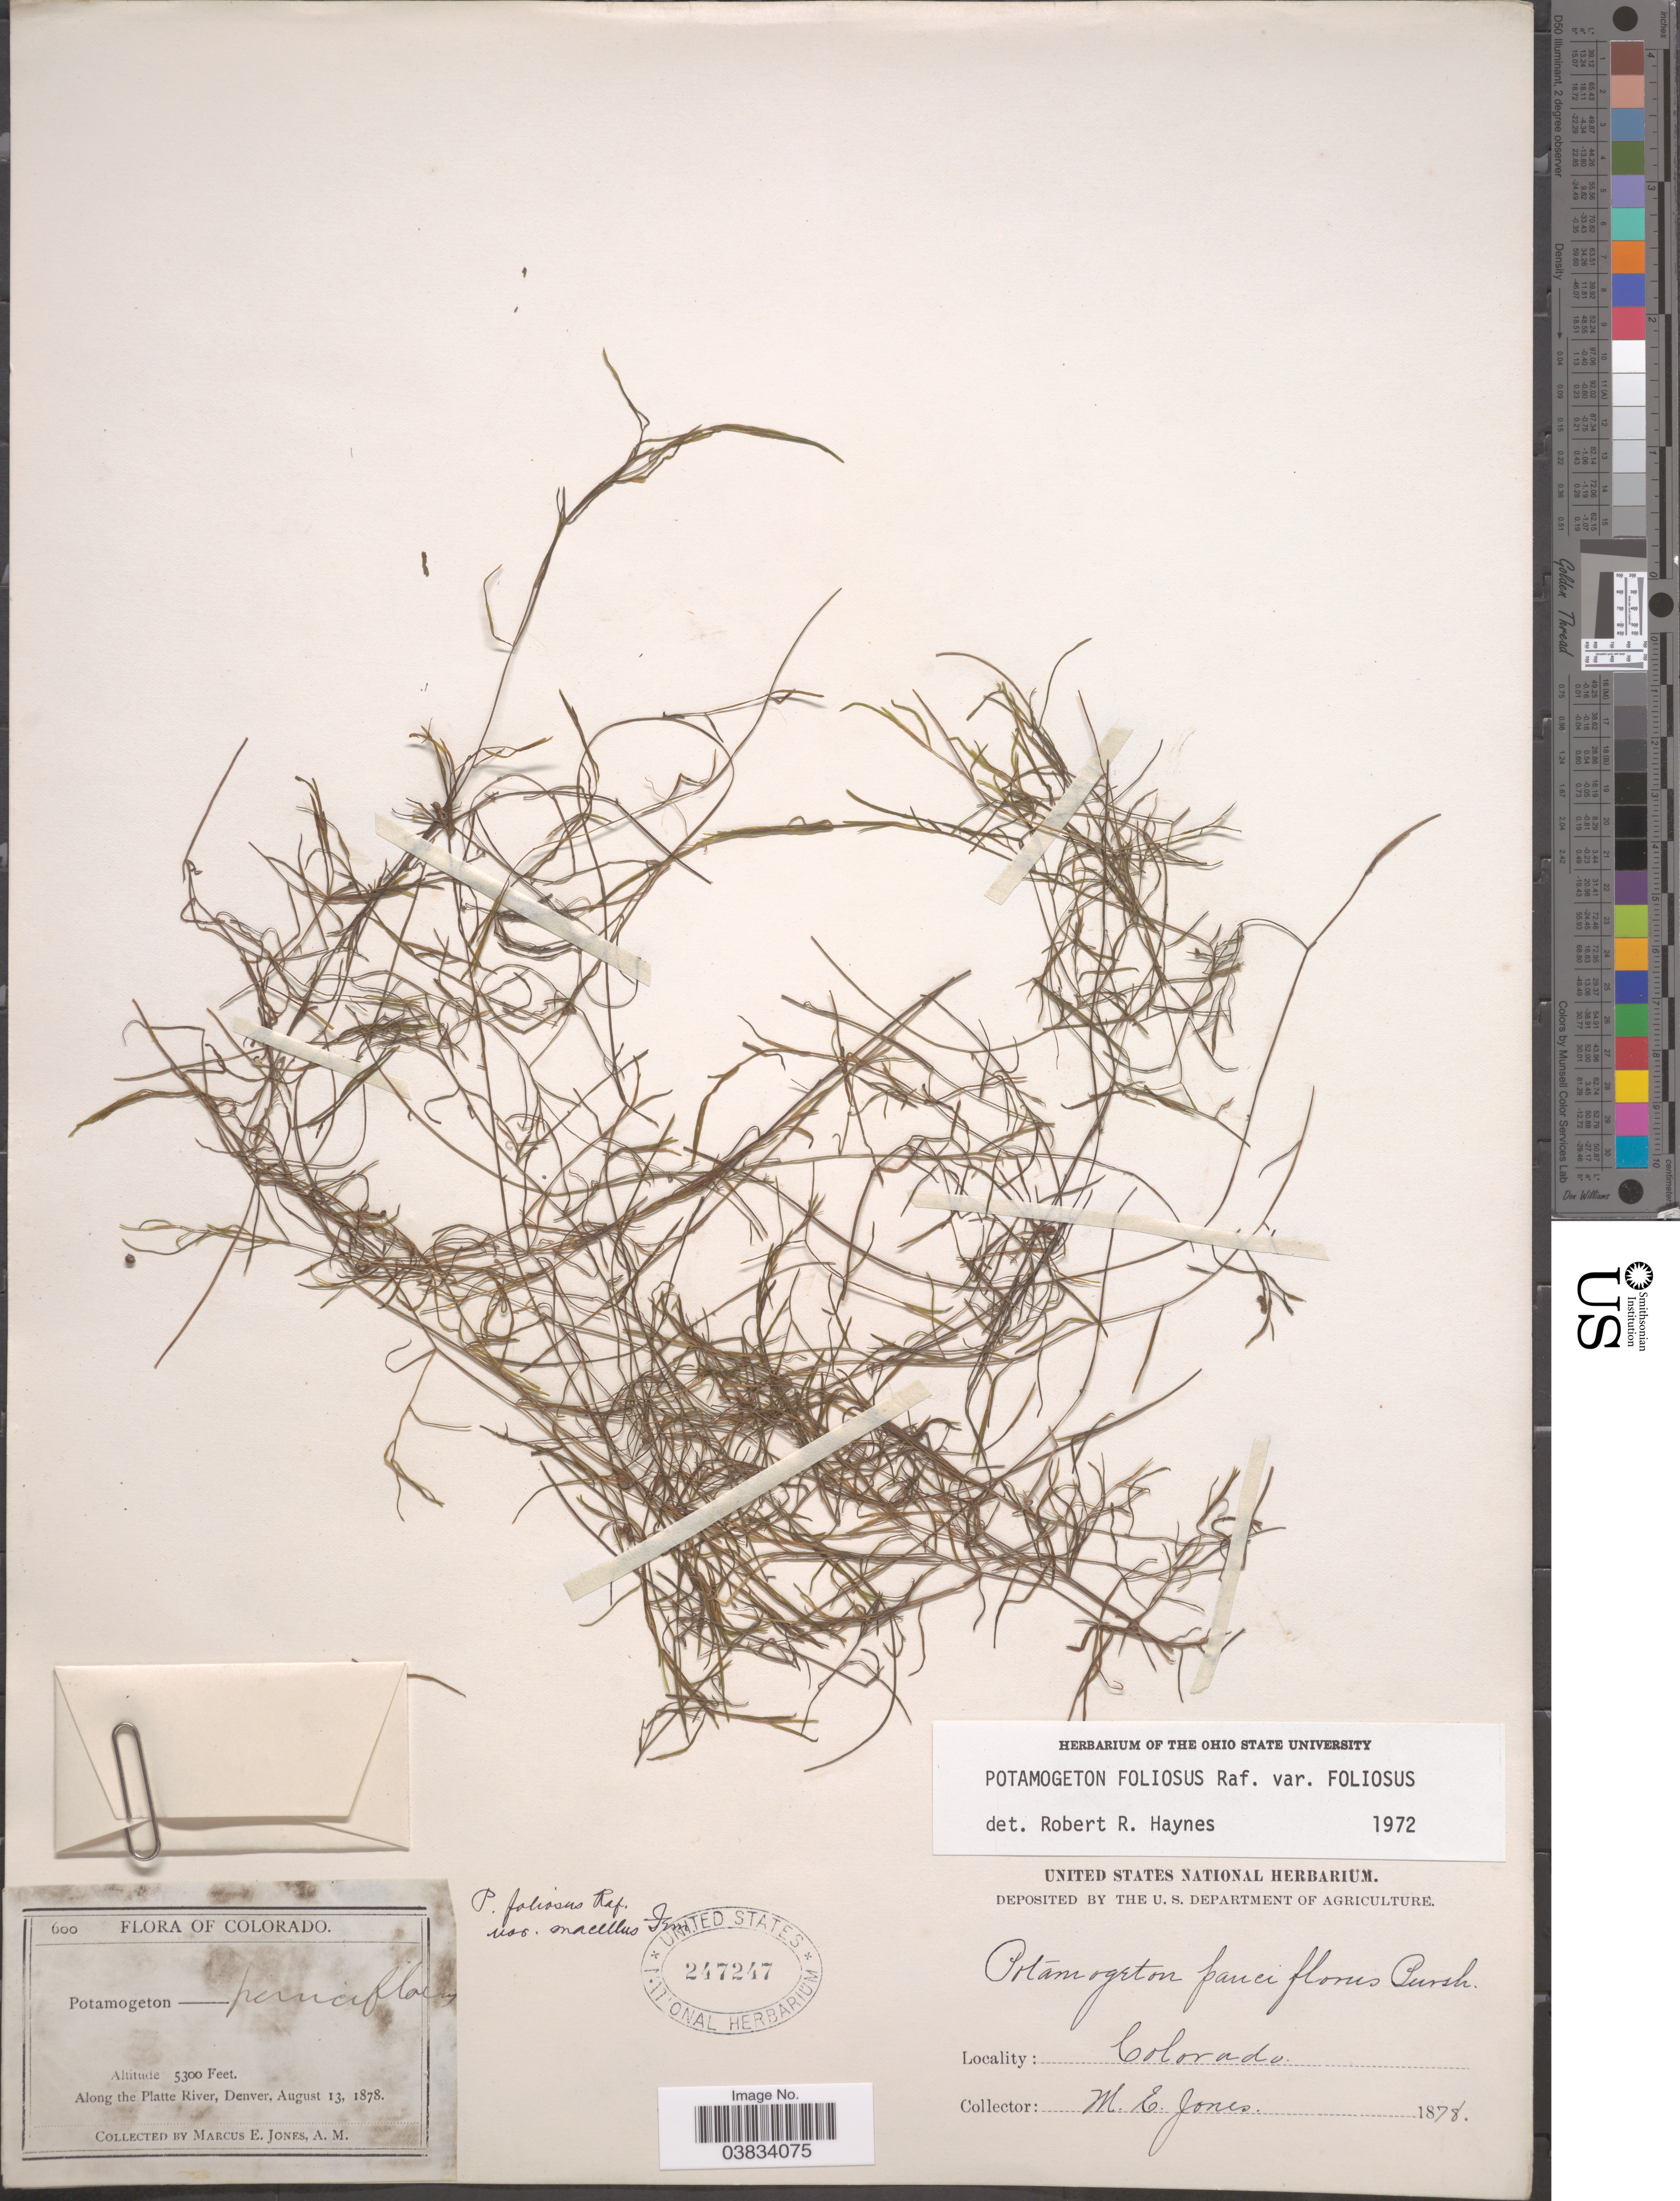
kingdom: Plantae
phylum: Tracheophyta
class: Liliopsida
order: Alismatales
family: Potamogetonaceae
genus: Potamogeton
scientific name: Potamogeton foliosus var. foliosus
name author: Raf.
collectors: M. E. Jones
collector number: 600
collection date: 1878-08-13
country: United States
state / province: Colorado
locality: Along the Platte River, Denver.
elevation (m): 1615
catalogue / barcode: US 247247